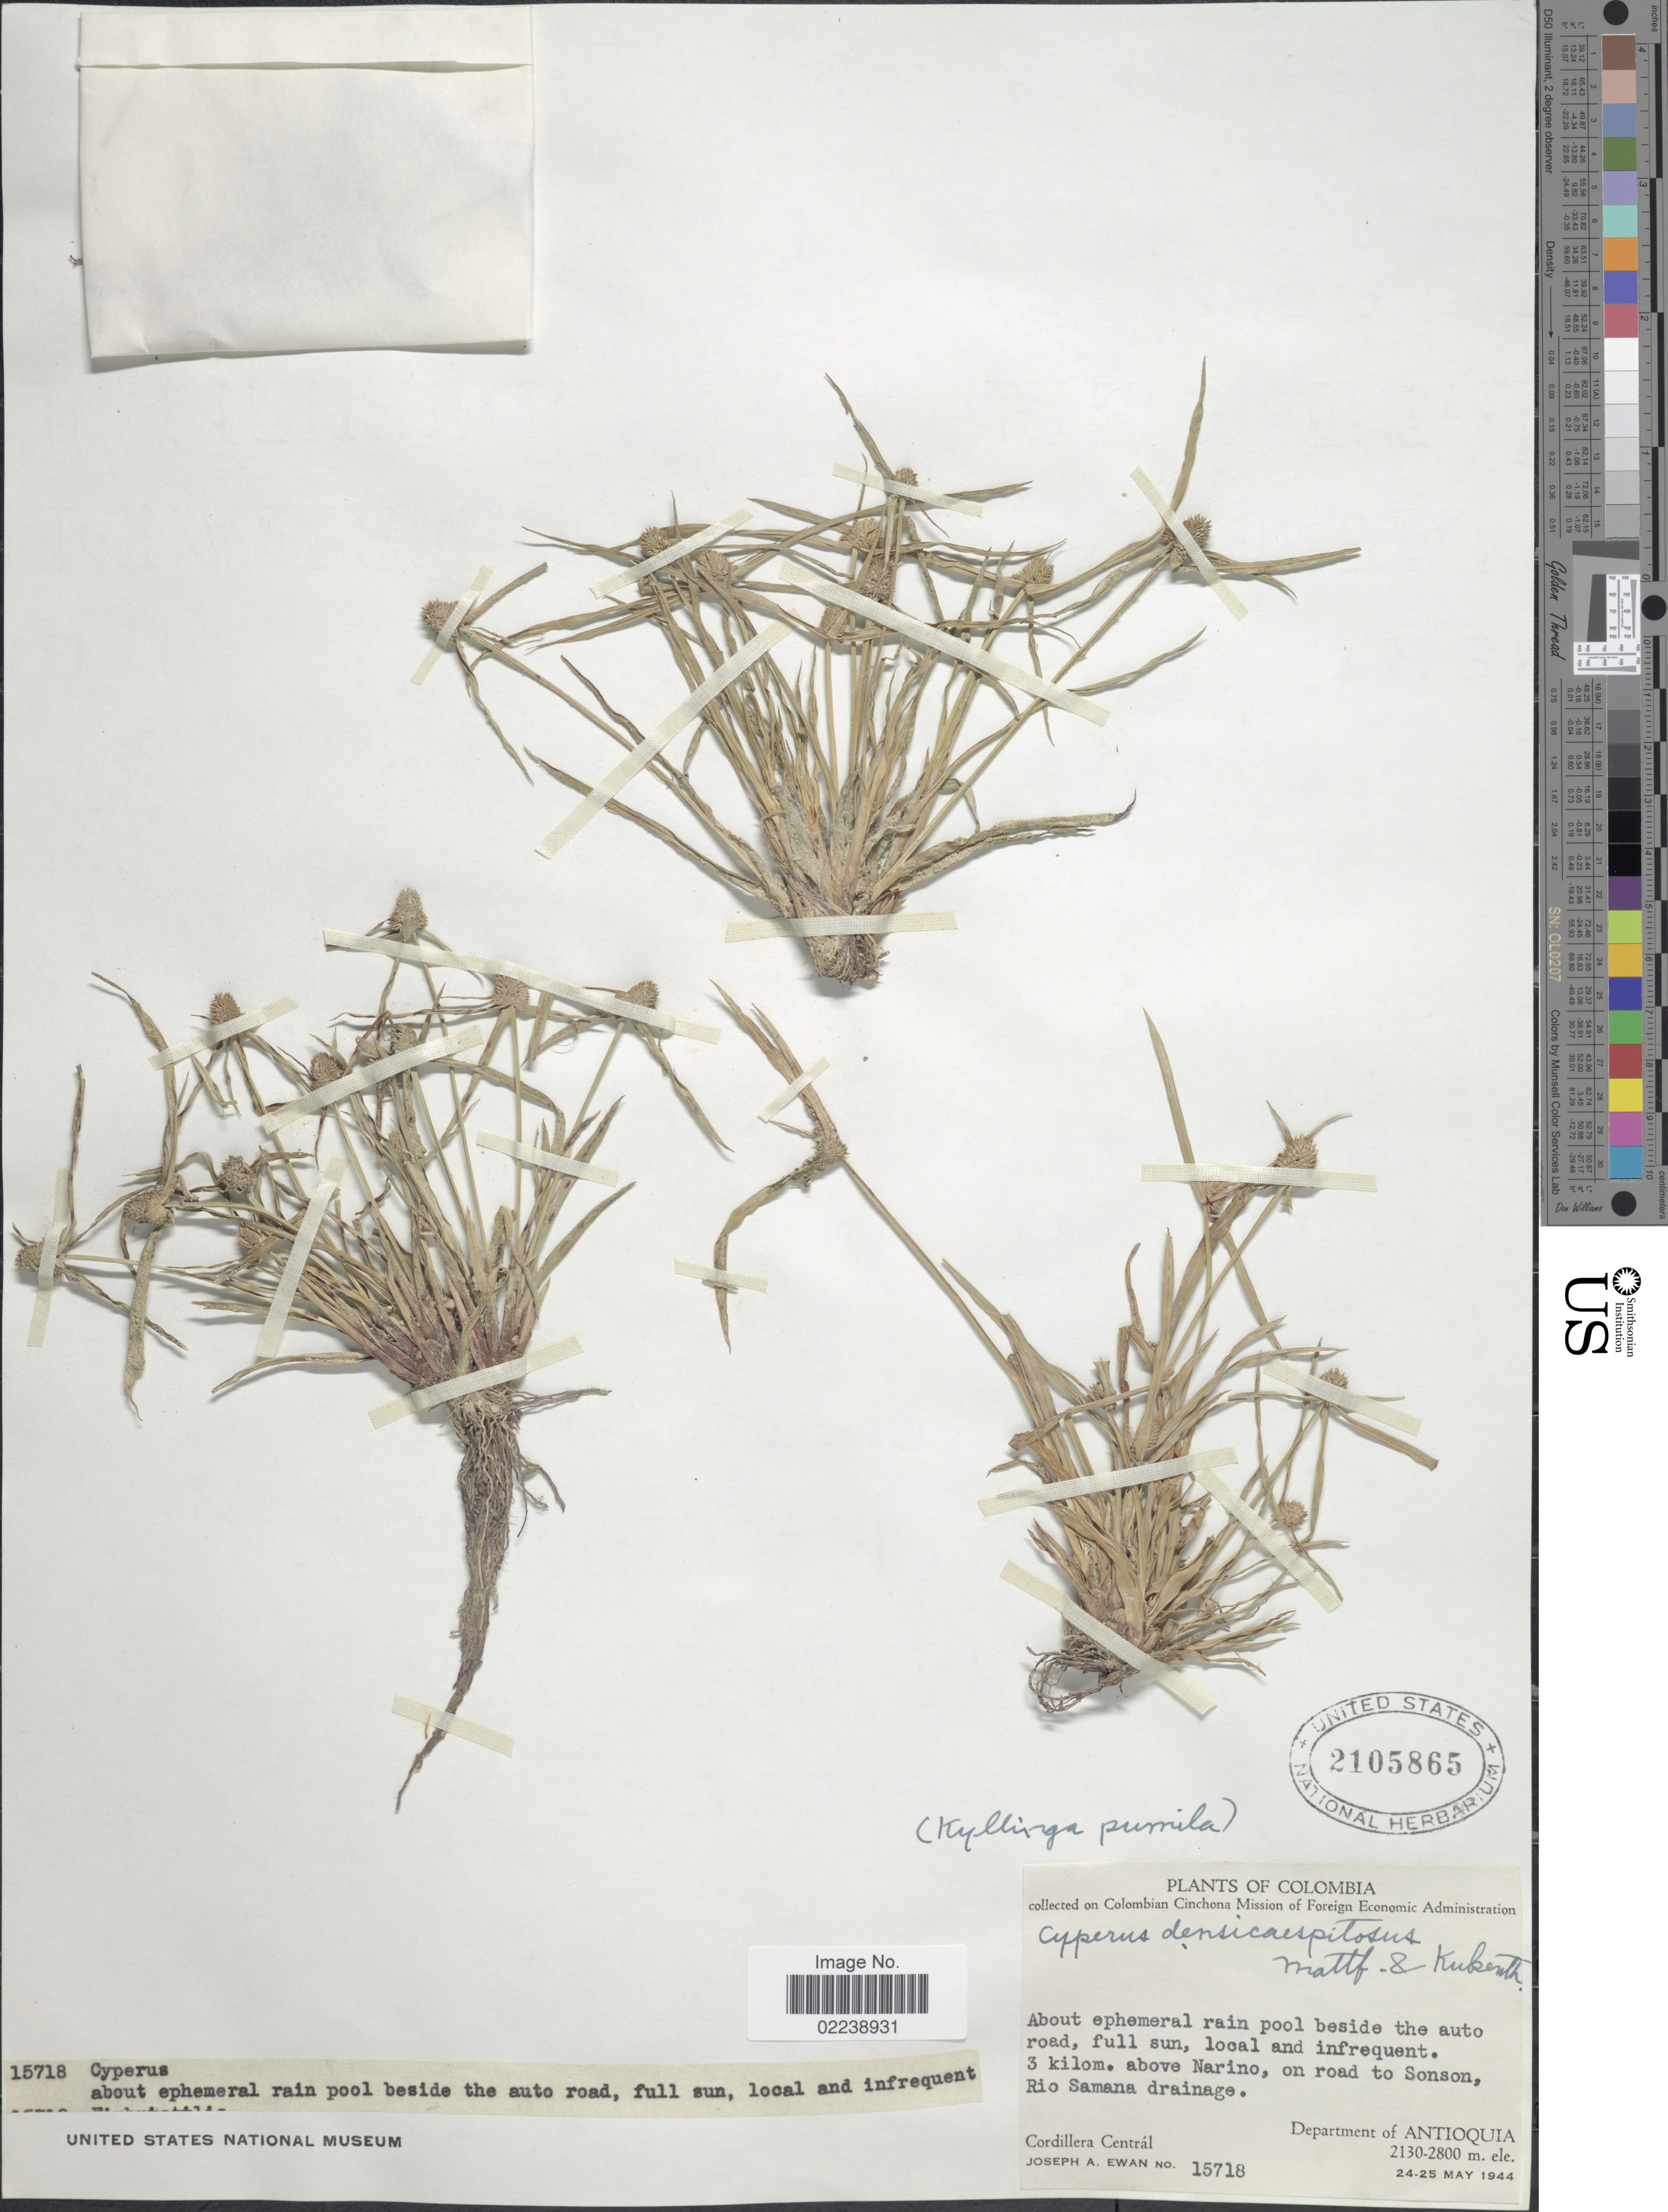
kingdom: Plantae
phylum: Tracheophyta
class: Liliopsida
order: Poales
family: Cyperaceae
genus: Cyperus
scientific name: Cyperus hortensis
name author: (Salzm. ex Steud.) Dorr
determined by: Strong, M. T., (US), Smithsonian Institution - National Museum of Natural History (UNITED STATES)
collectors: J. A. Ewan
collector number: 15718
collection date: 1944-05-24/1944-05-25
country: Colombia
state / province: Antioquia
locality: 3 kilom. above Narino, on road to Sonson, Rio Samana drainage, Cordillera Central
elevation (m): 2130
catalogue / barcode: US 2105865